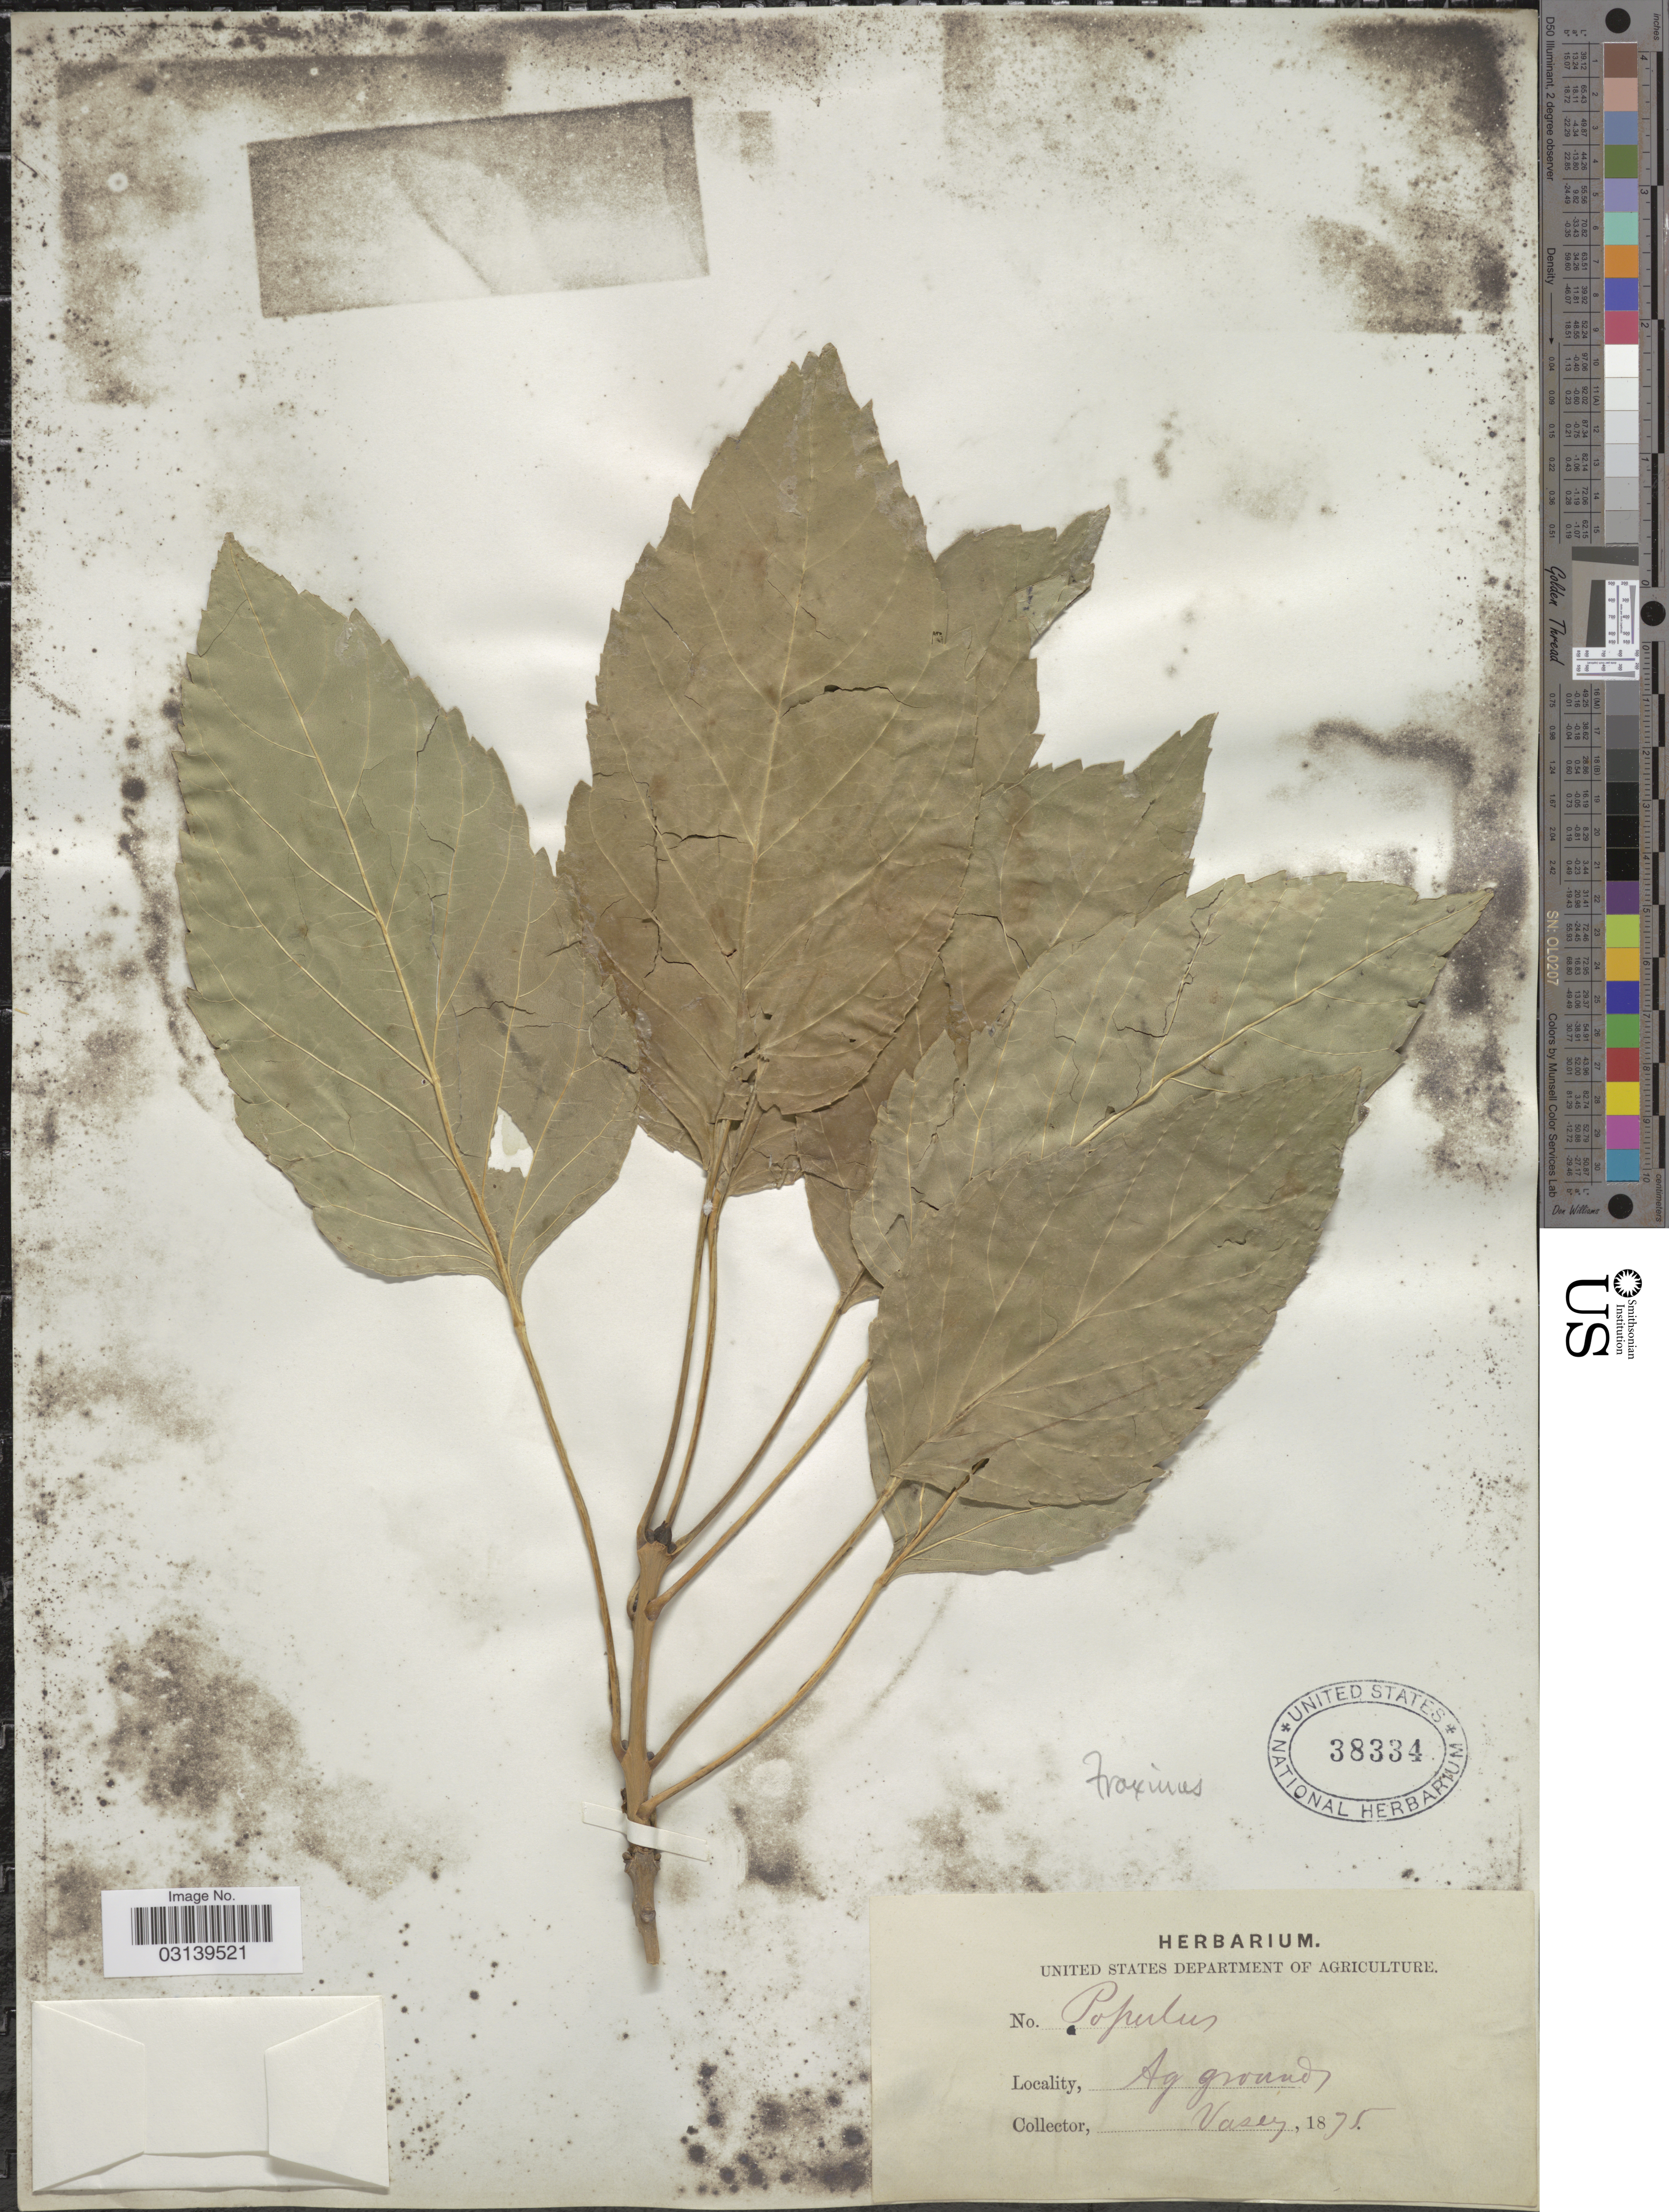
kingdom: Plantae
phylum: Tracheophyta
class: Magnoliopsida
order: Lamiales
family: Oleaceae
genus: Fraxinus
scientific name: Fraxinus ornus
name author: L.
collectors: Vasey, --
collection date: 1875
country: United States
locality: Ag grounds.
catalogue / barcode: US 38334